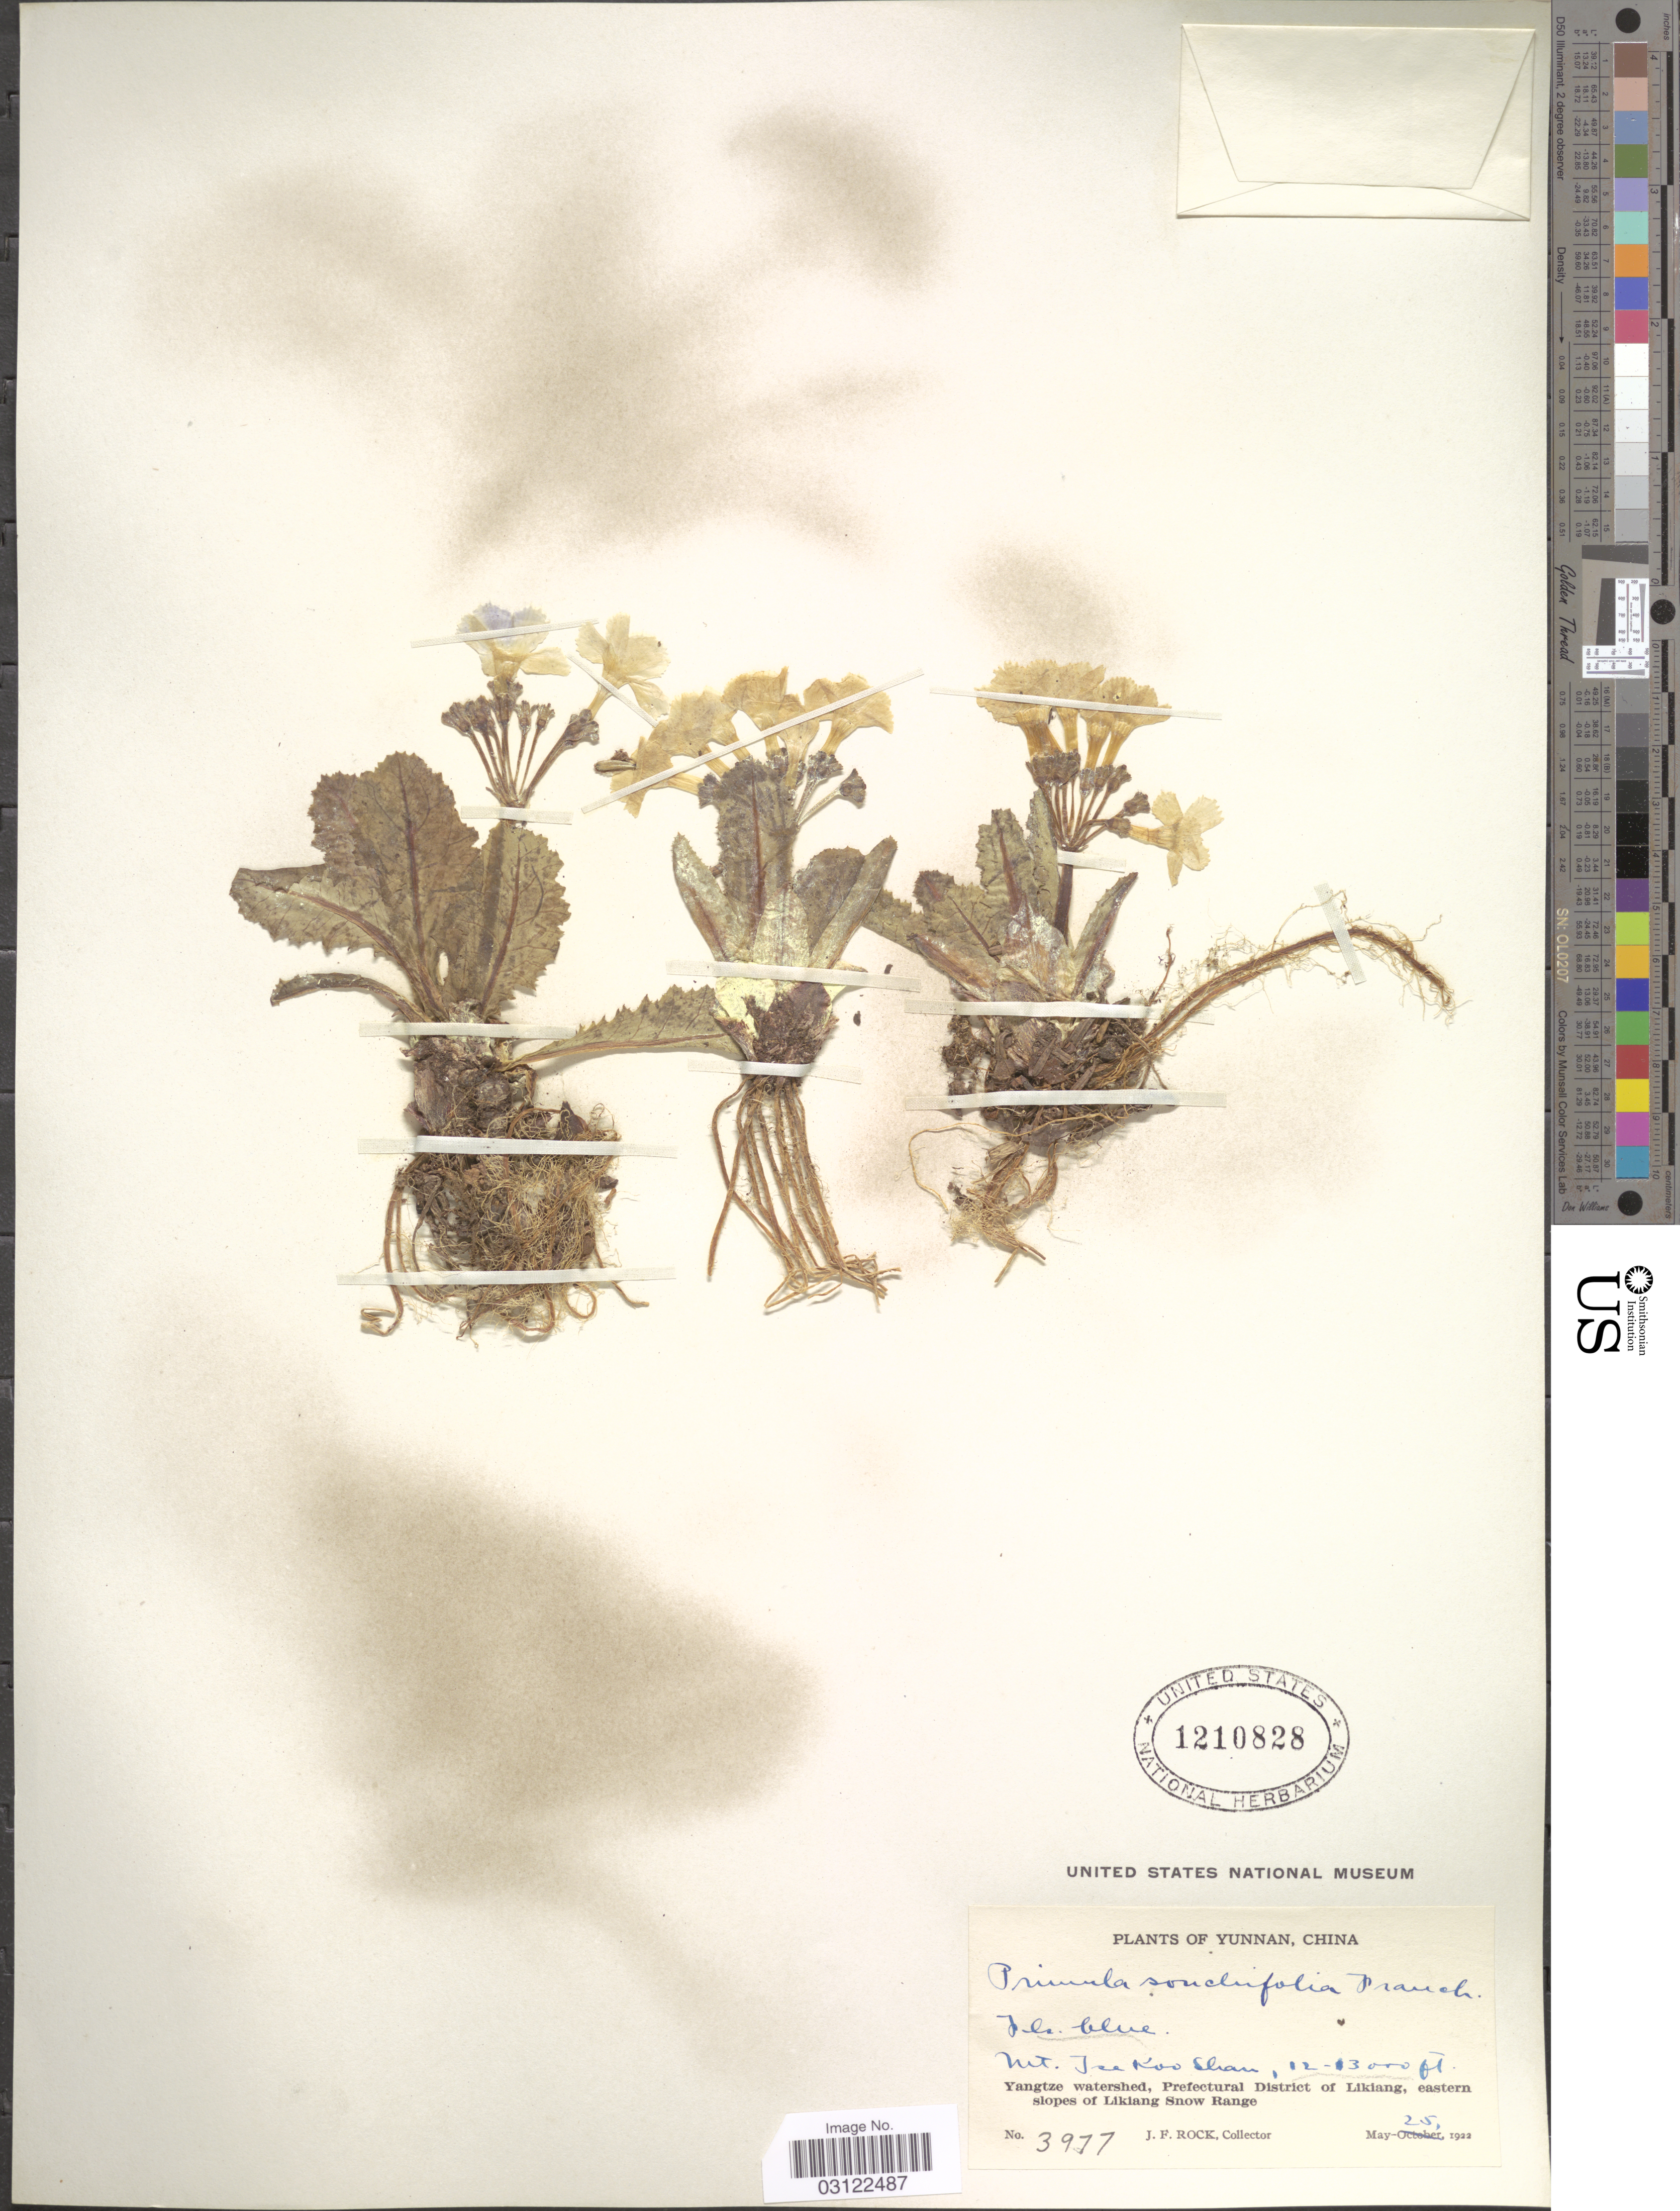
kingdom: Plantae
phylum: Tracheophyta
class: Magnoliopsida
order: Ericales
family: Primulaceae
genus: Primula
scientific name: Primula sonchifolia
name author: Franch.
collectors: J. Rock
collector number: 3977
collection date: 1922-05-25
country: China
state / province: Yunnan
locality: Mt. Tse Koo Shan. Yangtze watershed, Prefectural District of Likiang, eastern slopes of Likiang Snow Range.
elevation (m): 3658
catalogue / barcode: US 1210828